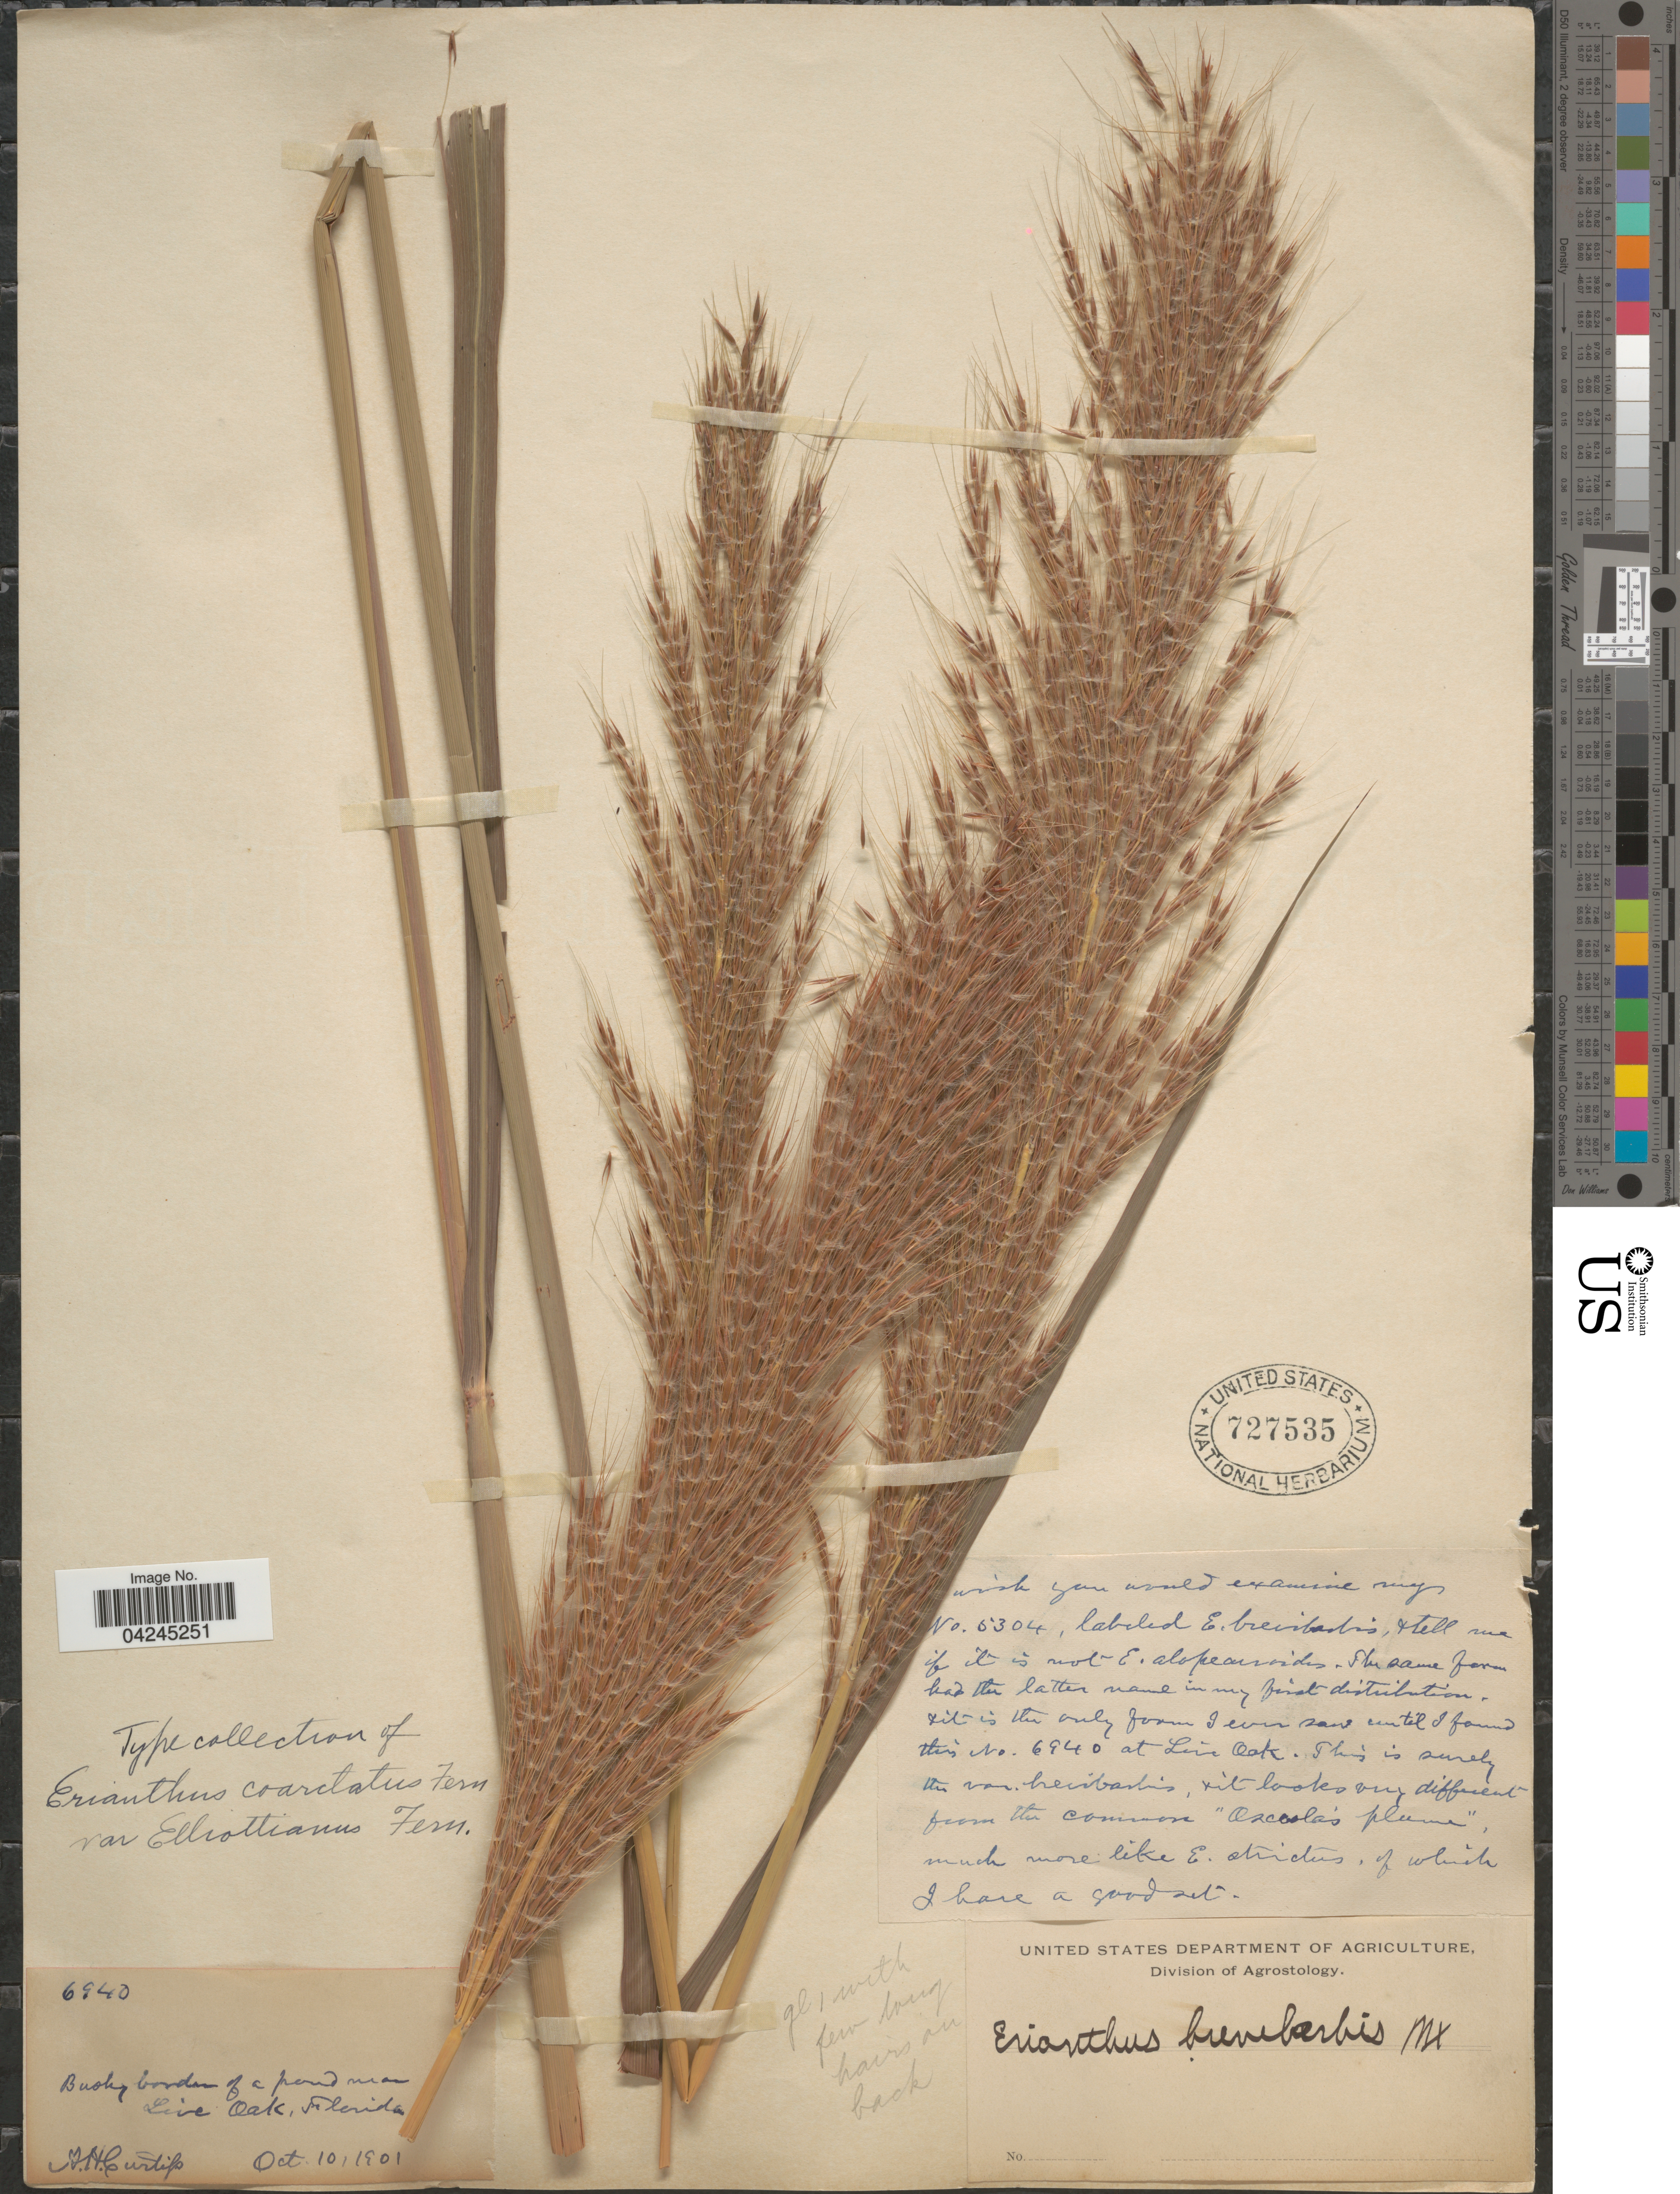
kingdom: Plantae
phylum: Tracheophyta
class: Liliopsida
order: Poales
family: Poaceae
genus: Erianthus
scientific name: Erianthus sp.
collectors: A. H. Curtiss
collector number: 8480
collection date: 1901-10-10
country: United States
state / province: Florida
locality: Near Live Oak.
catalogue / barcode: US 727535